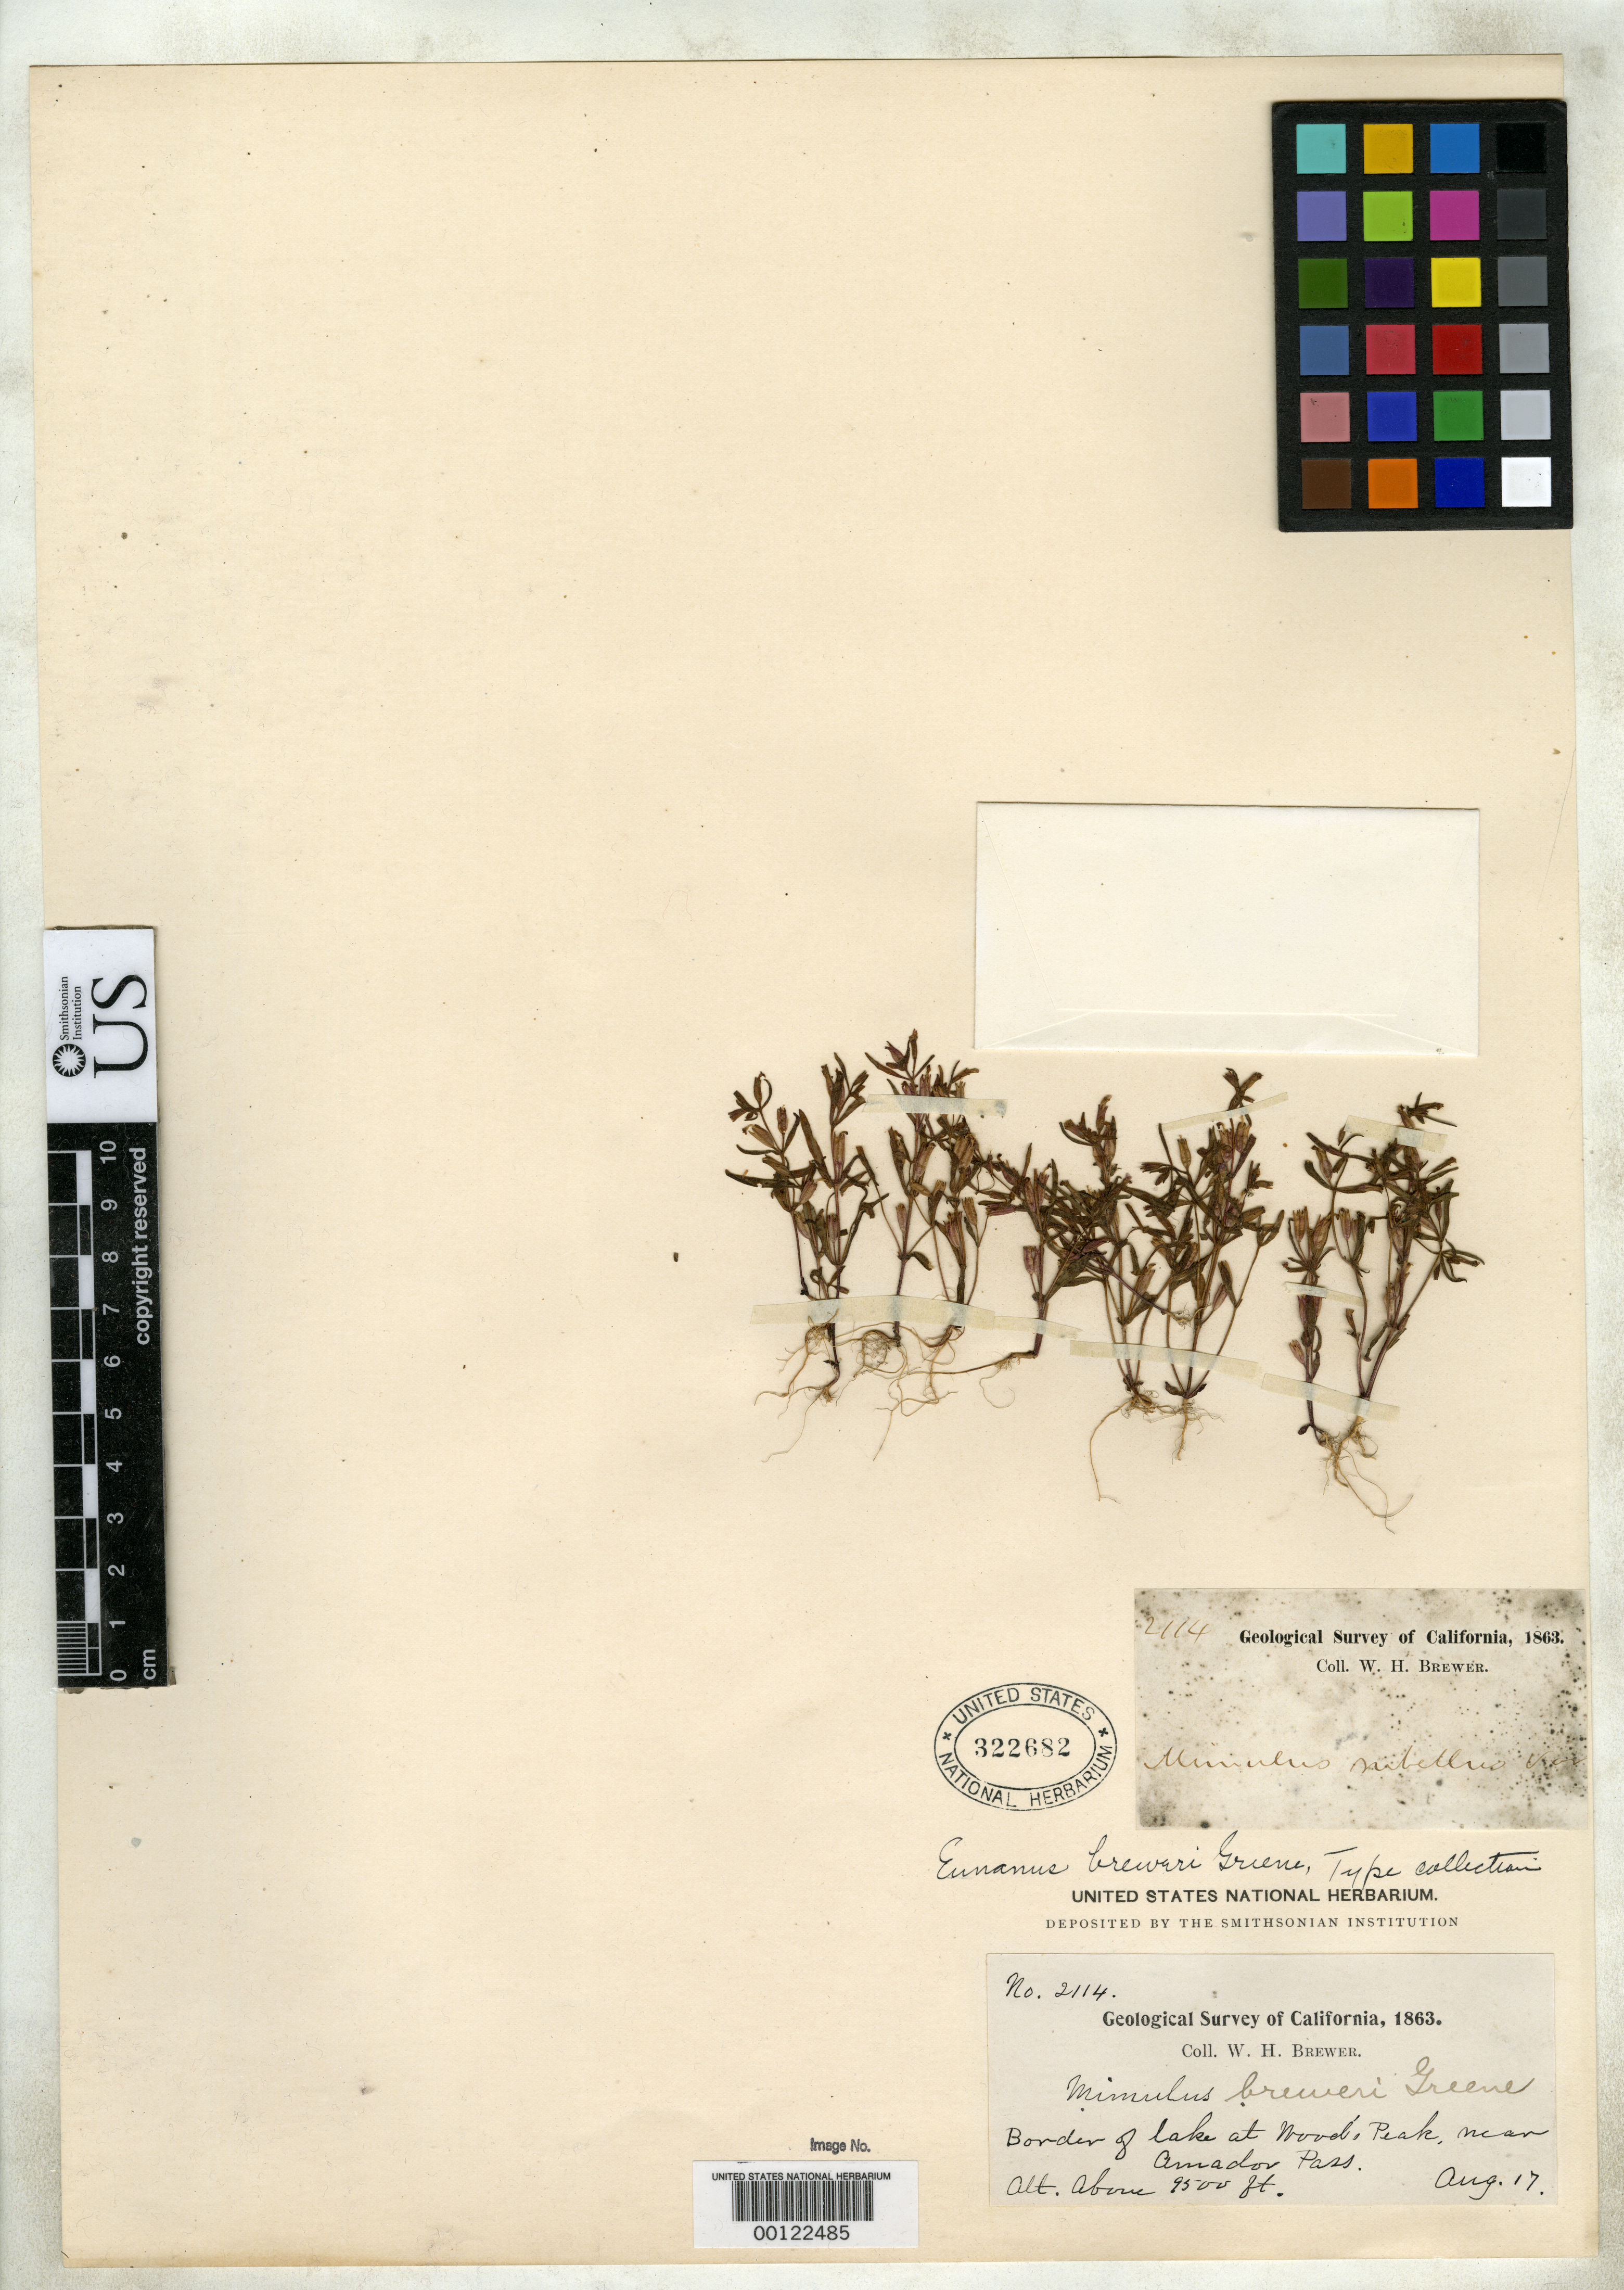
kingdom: Plantae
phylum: Tracheophyta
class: Magnoliopsida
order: Lamiales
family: Phrymaceae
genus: Eunanus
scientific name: Eunanus breweri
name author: Greene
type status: Syntype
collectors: W. H. Brewer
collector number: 2114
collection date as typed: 17 Aug 1863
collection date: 1863-08-17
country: United States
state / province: California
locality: Woods Peak.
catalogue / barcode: US 322682